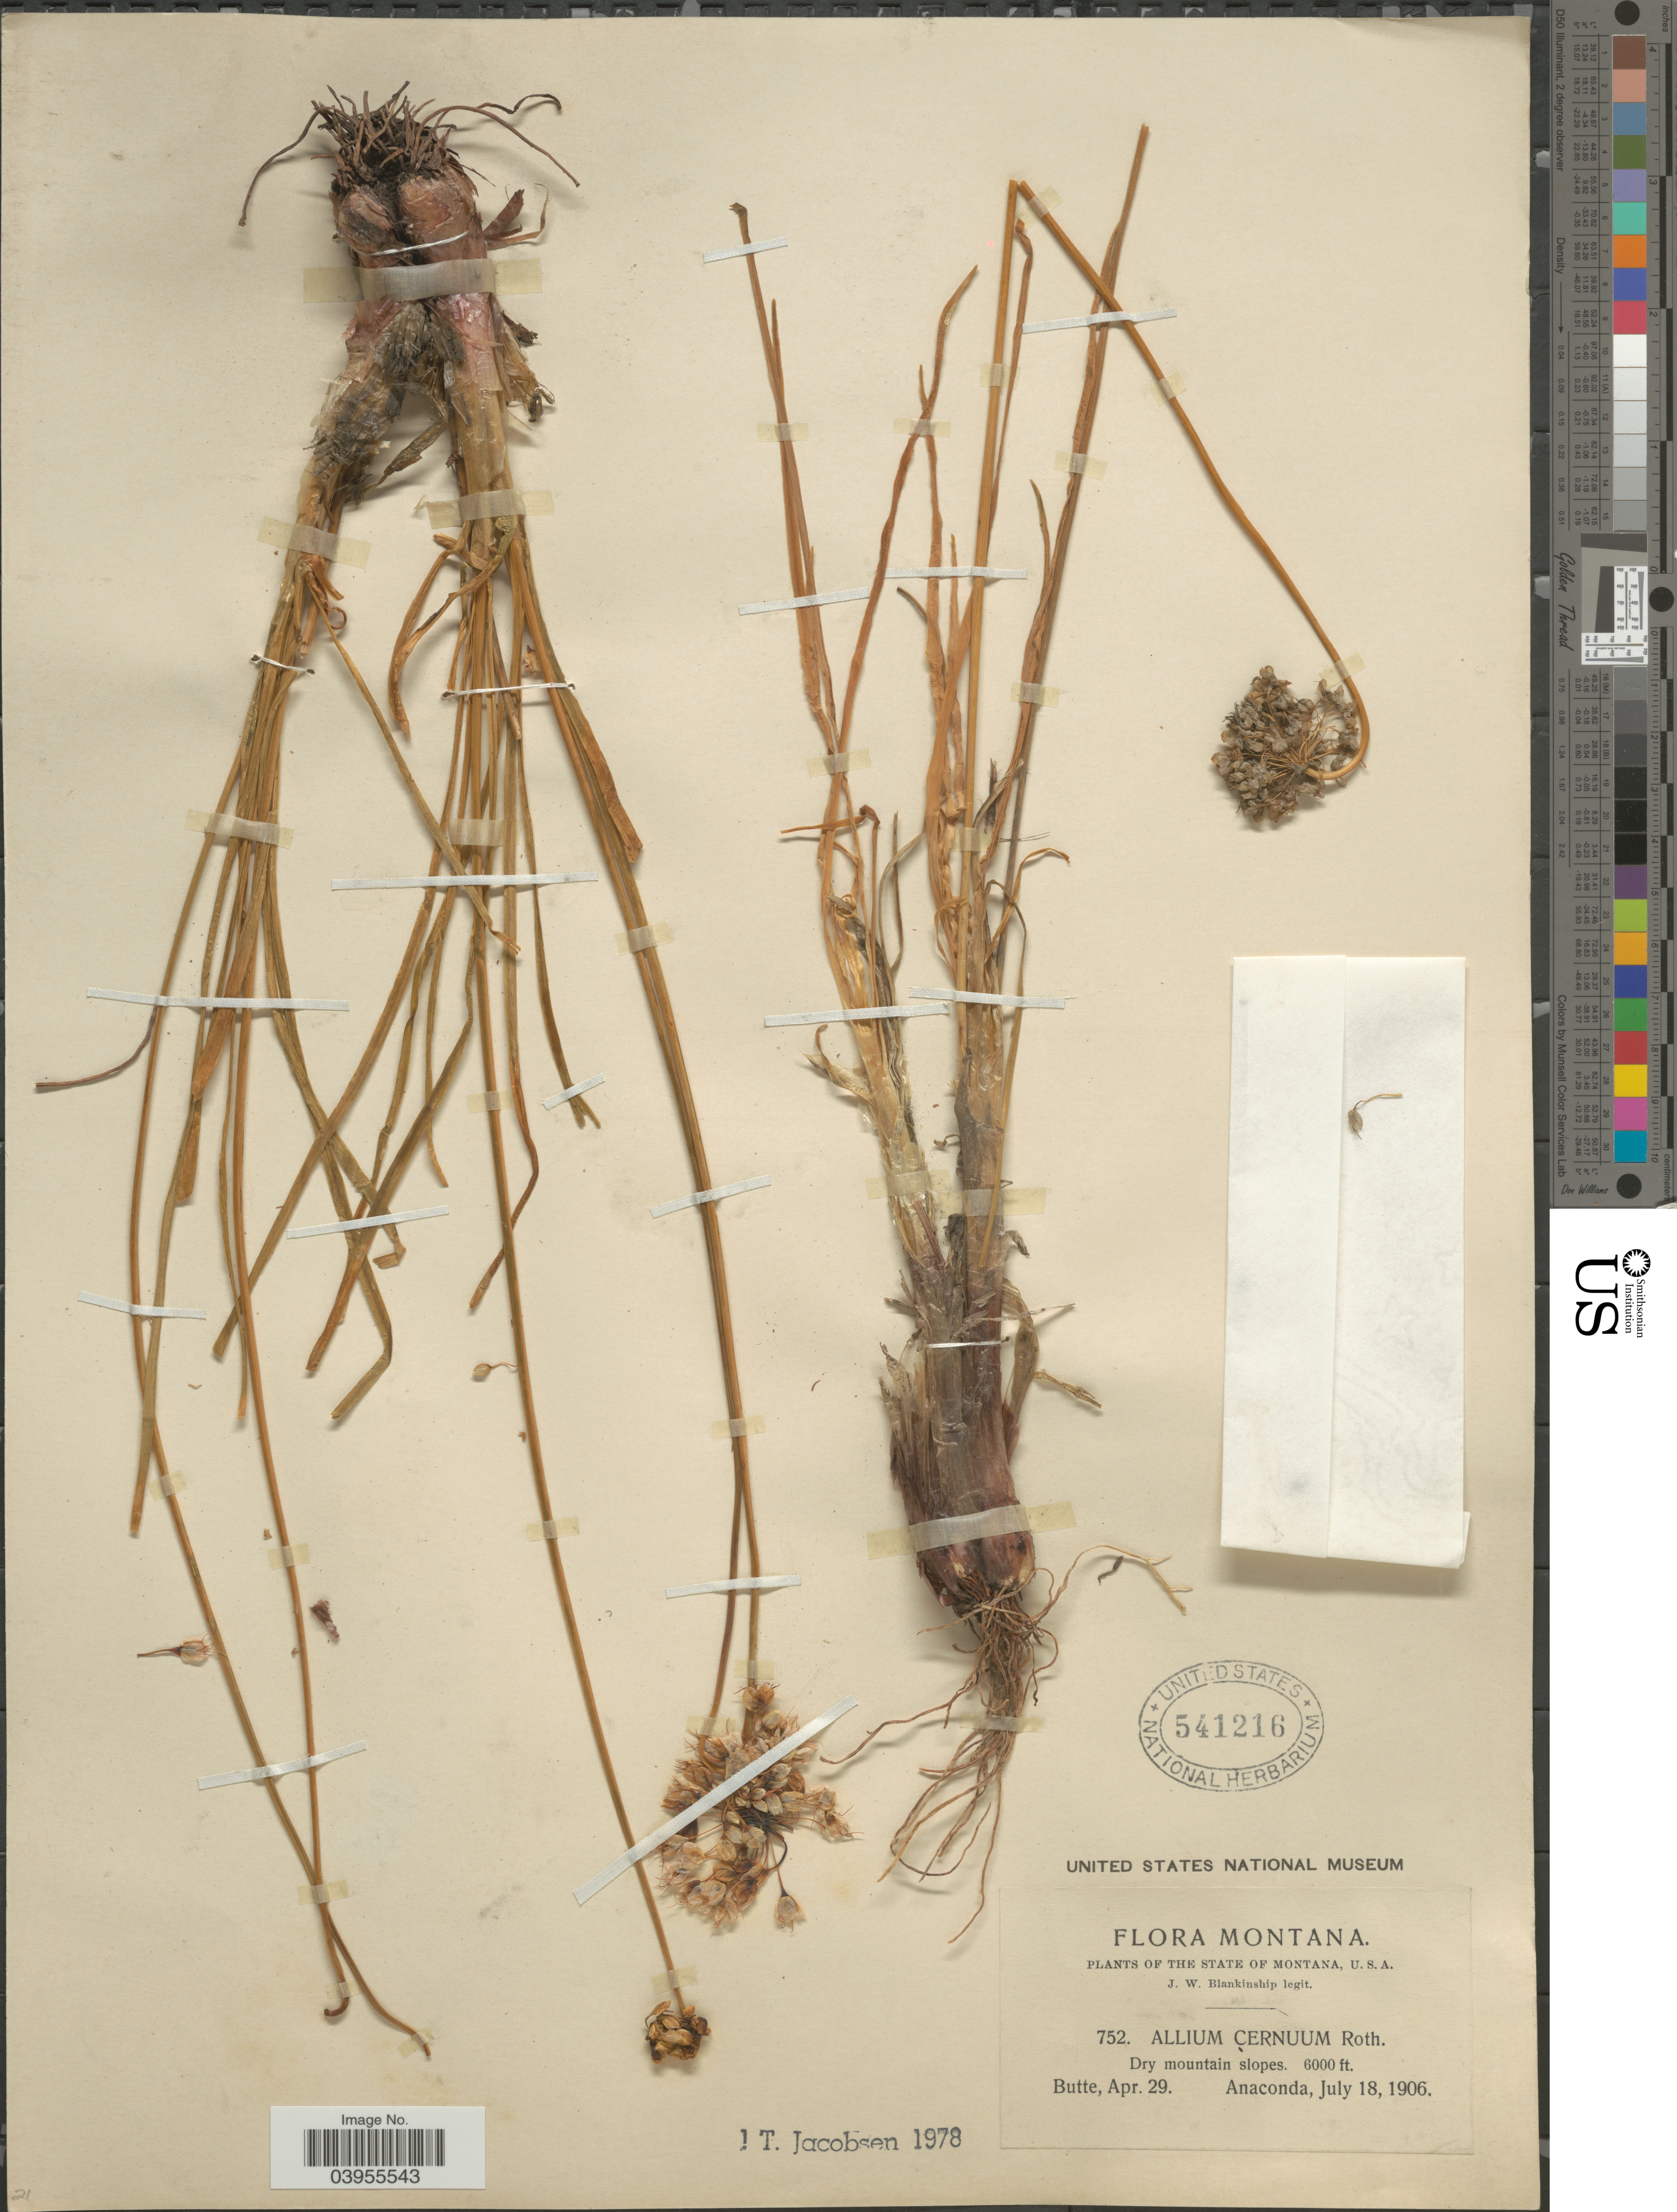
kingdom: Plantae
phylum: Tracheophyta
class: Liliopsida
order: Asparagales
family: Amaryllidaceae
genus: Allium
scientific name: Allium cernuum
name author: Roth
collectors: J. W. Blankinship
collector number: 752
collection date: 1906-04-29/1906-07-18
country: United States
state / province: Montana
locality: Dry mountain slopes. Butte. Anaconda.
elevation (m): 1829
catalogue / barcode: US 541216